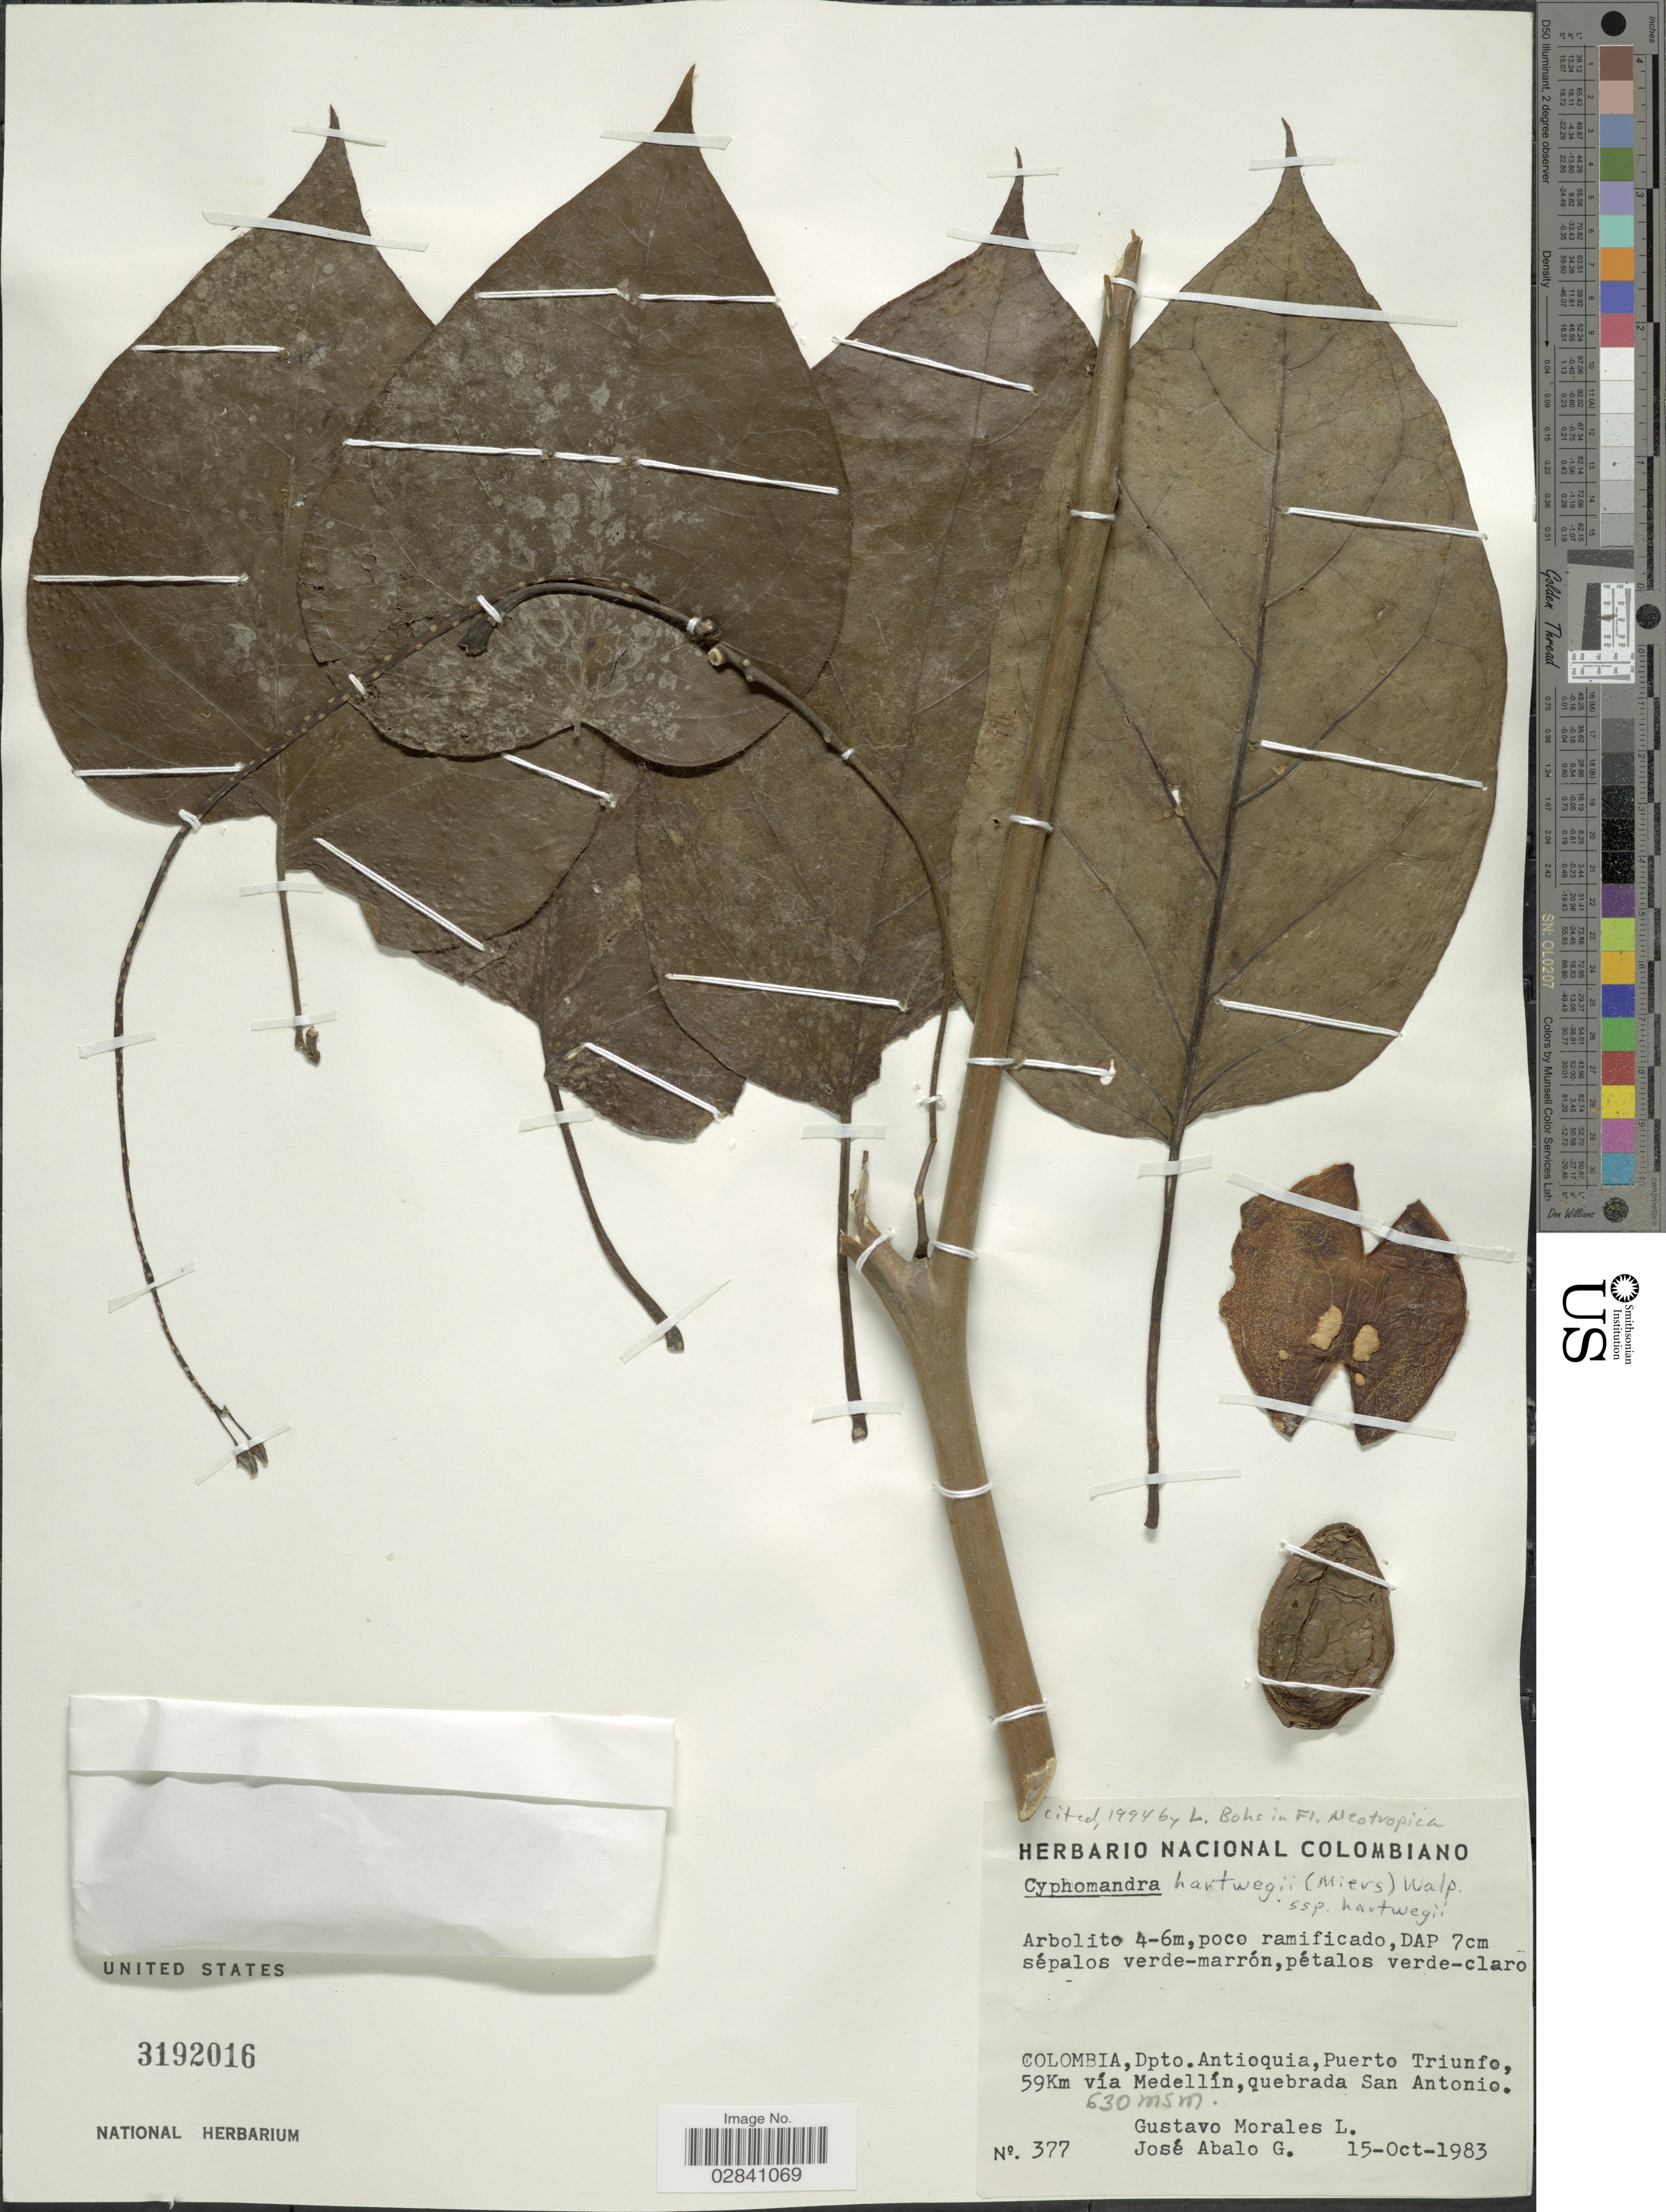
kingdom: Plantae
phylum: Tracheophyta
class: Magnoliopsida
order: Solanales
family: Solanaceae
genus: Cyphomandra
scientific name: Cyphomandra hartwegii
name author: (Miers) Sendtn. ex Walp.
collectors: G. Morales L. & J. E. Abalo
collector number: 377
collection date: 1983-10-15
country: Colombia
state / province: Antioquia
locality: Dpto. Antioquia, Puerto Triunfo, 59Km vía Medellín, quebrada San Antonio.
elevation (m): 630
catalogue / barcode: US 3192016